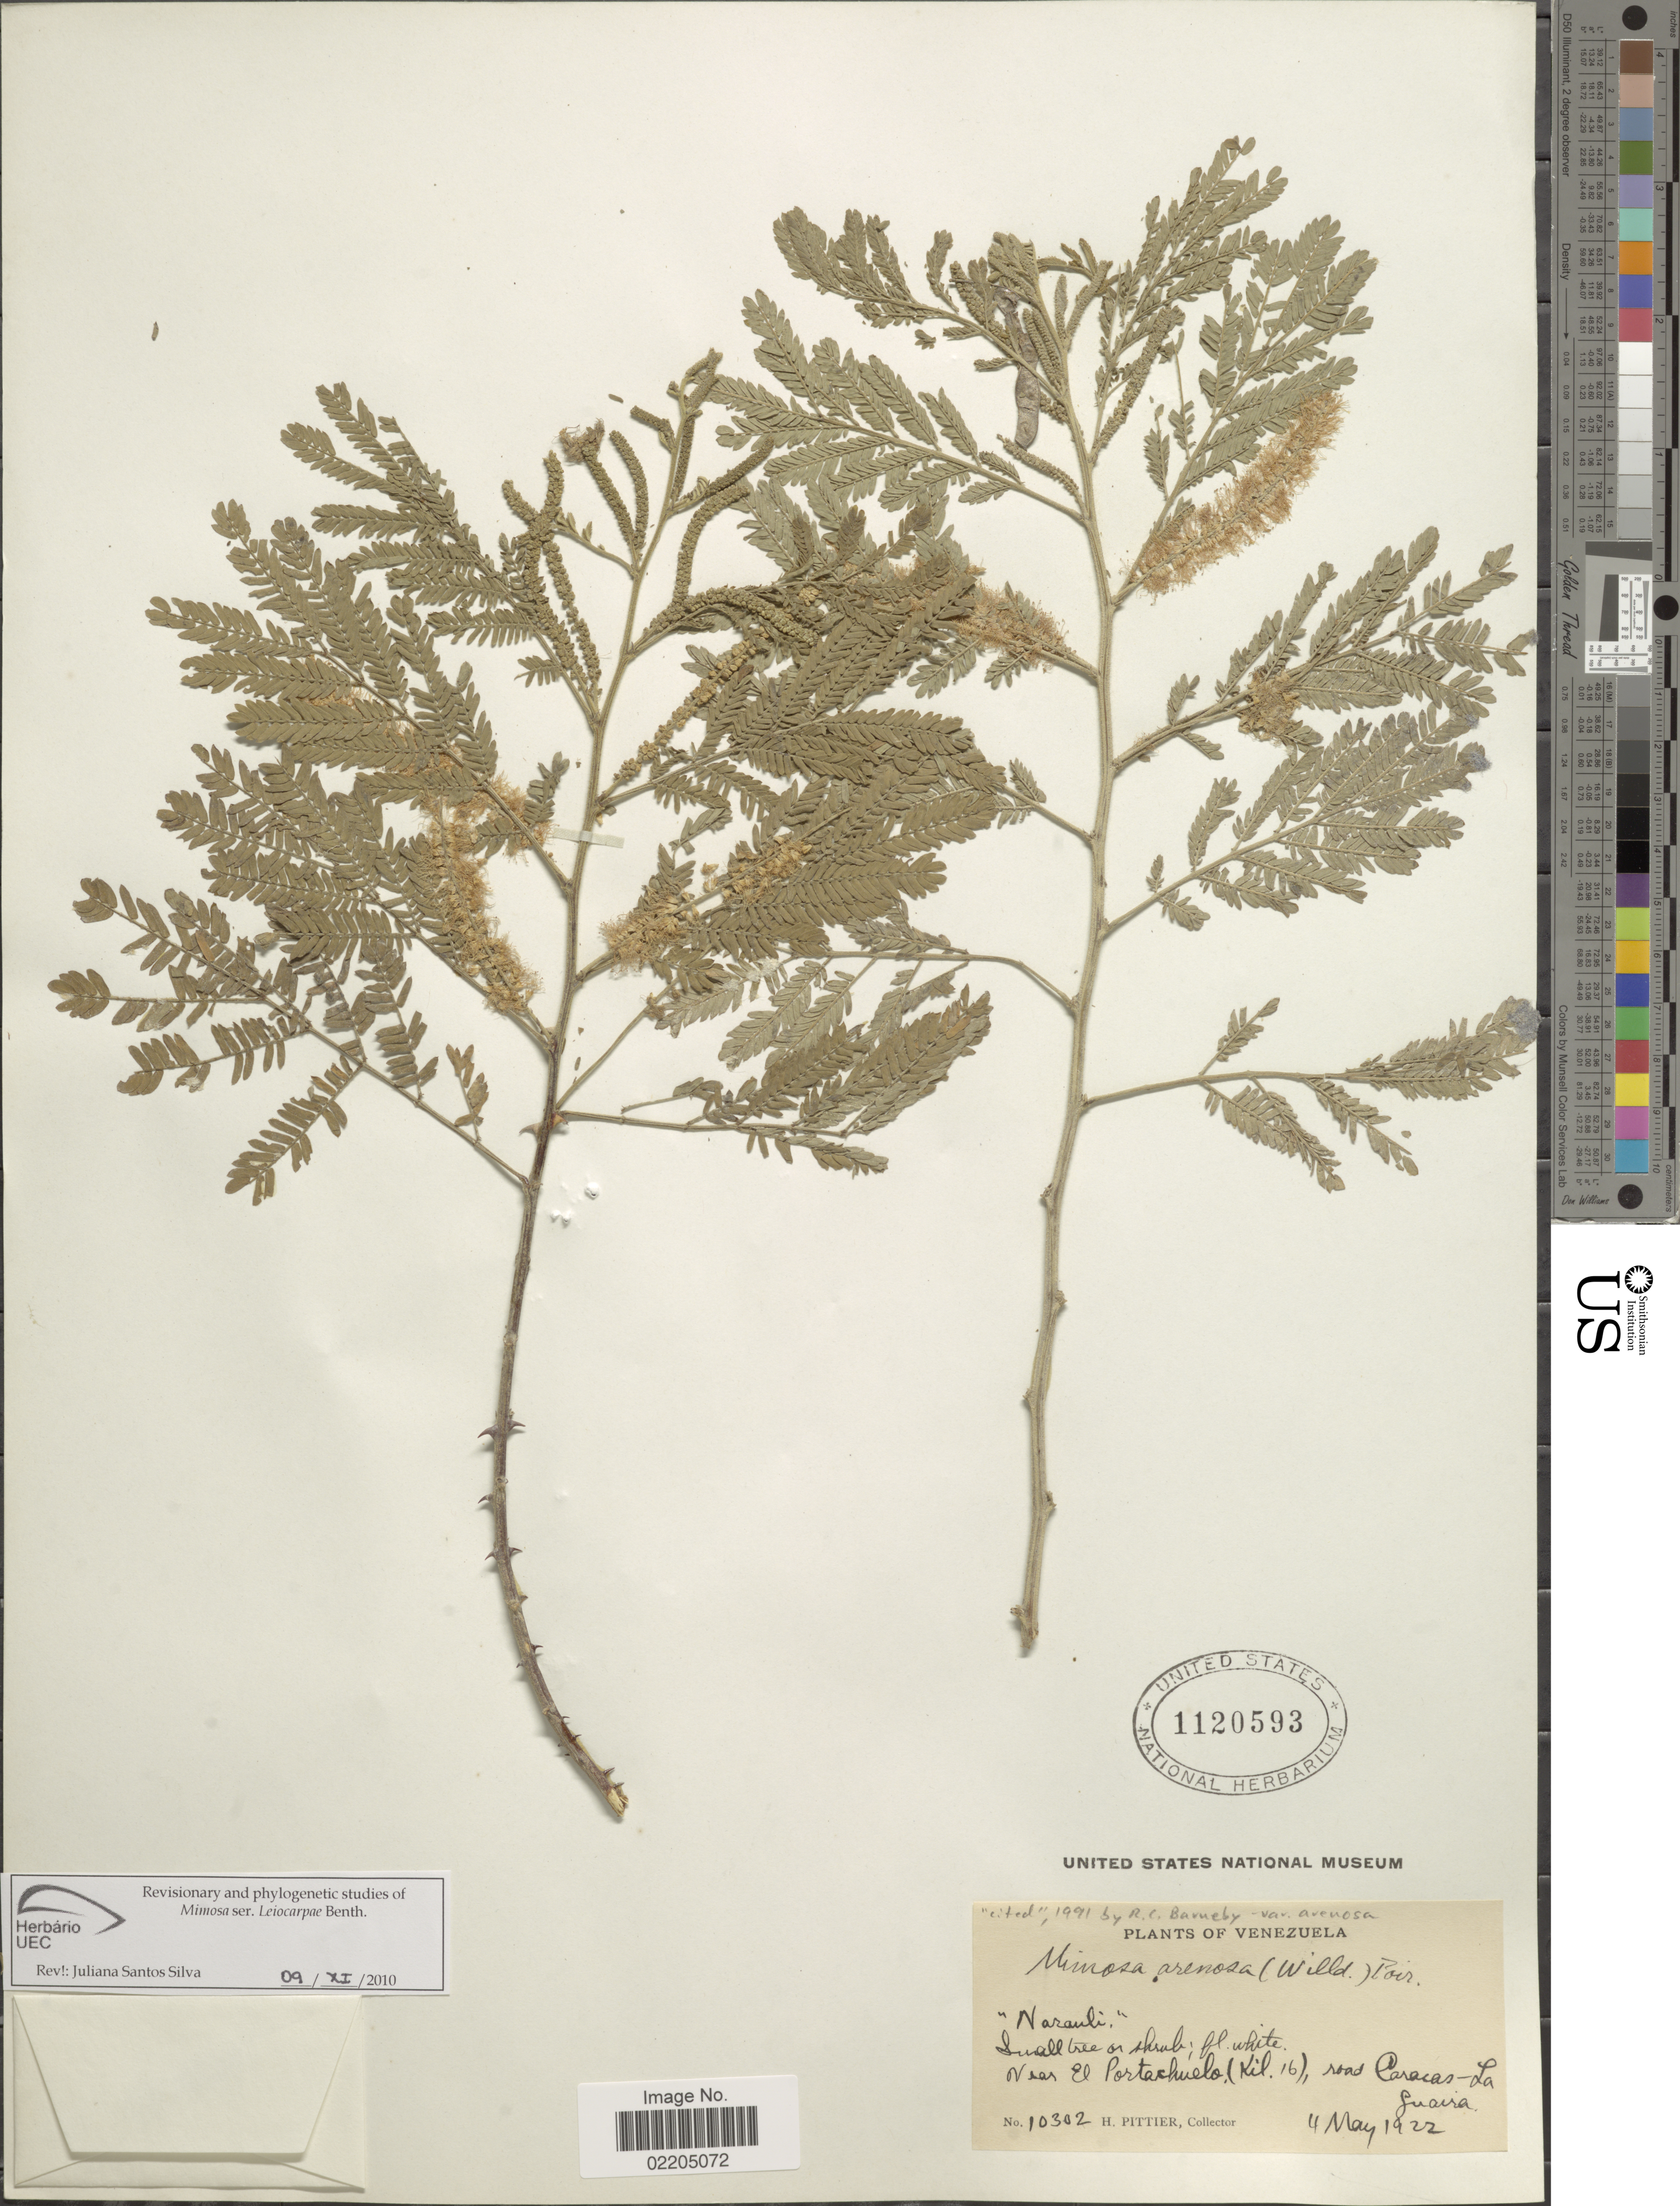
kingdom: Plantae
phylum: Tracheophyta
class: Magnoliopsida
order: Fabales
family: Fabaceae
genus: Mimosa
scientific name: Mimosa arenosa var. arenosa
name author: (Willd.) Poir.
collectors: H. F. Pittier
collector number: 10302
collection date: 1922-05-04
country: Venezuela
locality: Near El Portachuelo (kil. 16), road Caracas, La Guaira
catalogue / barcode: US 1120593